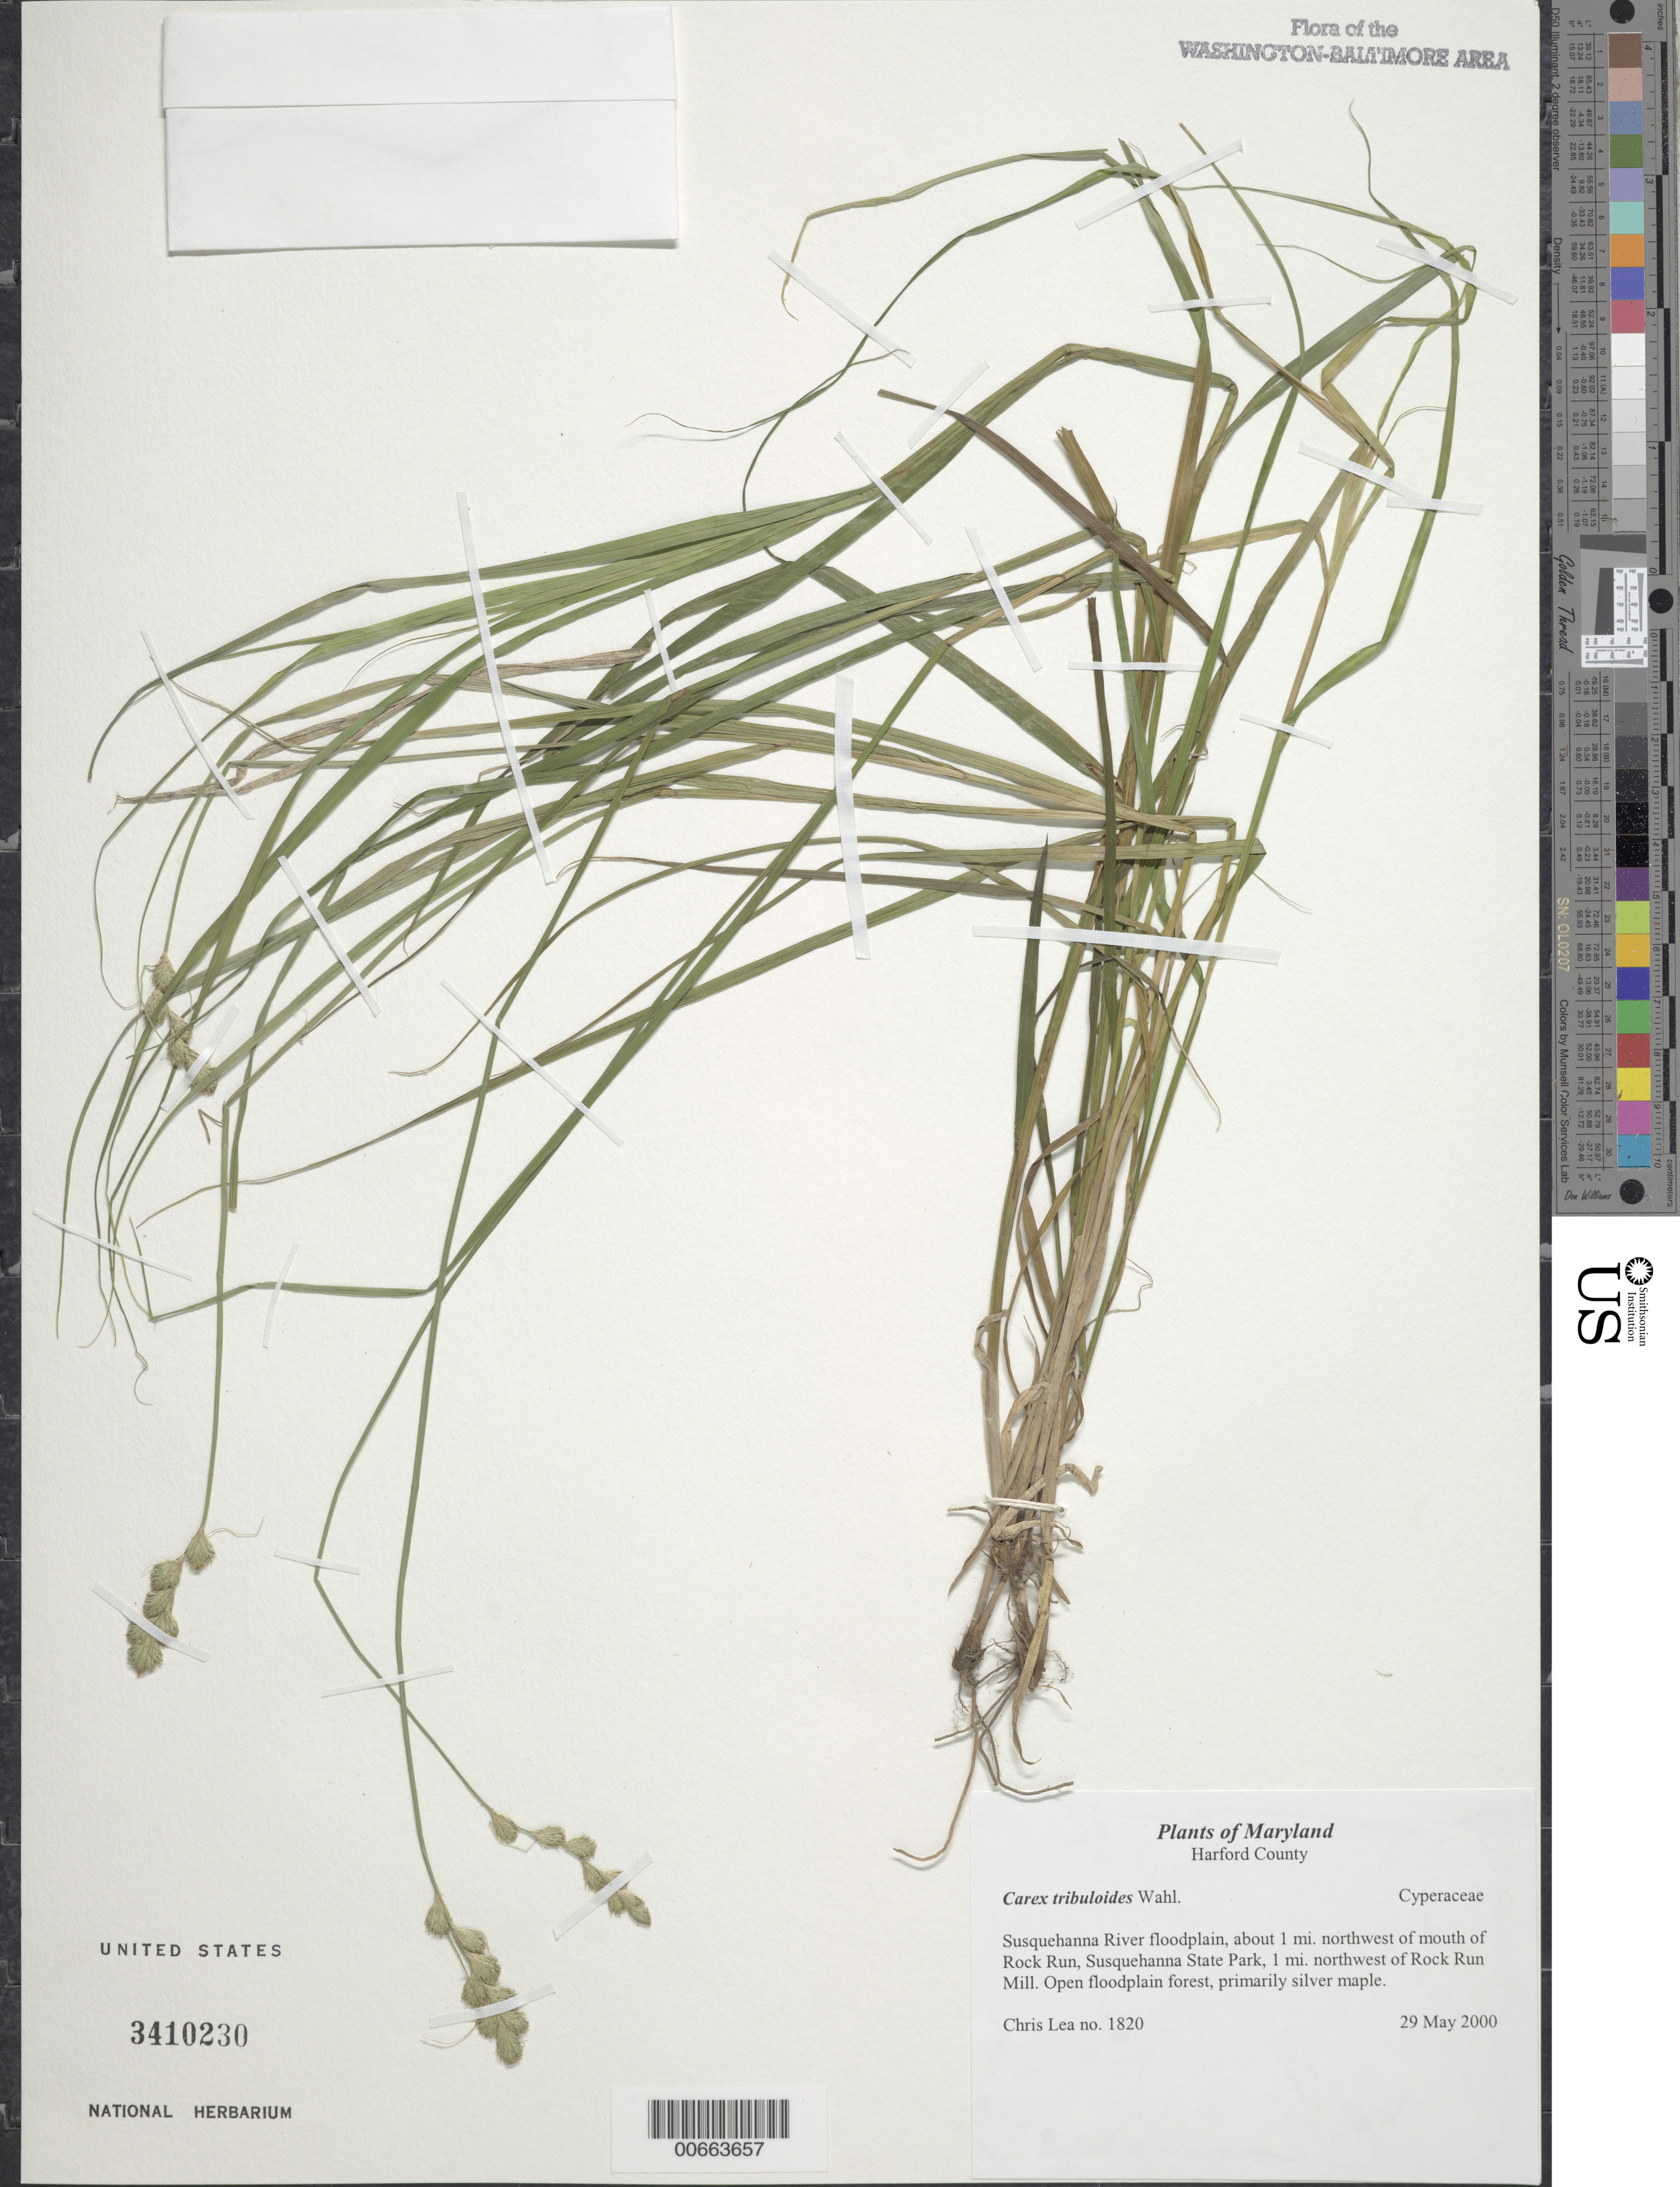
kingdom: Plantae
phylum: Tracheophyta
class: Liliopsida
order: Poales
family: Cyperaceae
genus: Carex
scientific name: Carex tribuloides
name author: Wahlenb.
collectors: C. Lea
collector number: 1820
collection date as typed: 29 May 2000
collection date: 2000-05-29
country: United States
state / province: Maryland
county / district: Harford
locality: Susquehanna River floodplain, 1 mi. northwest of mouth of Rock Run, Susquehanna State Park, 1 mi. northwest of Rock Run Mill.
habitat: Open floodplain forest, primarily silver maple.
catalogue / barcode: US 3410230